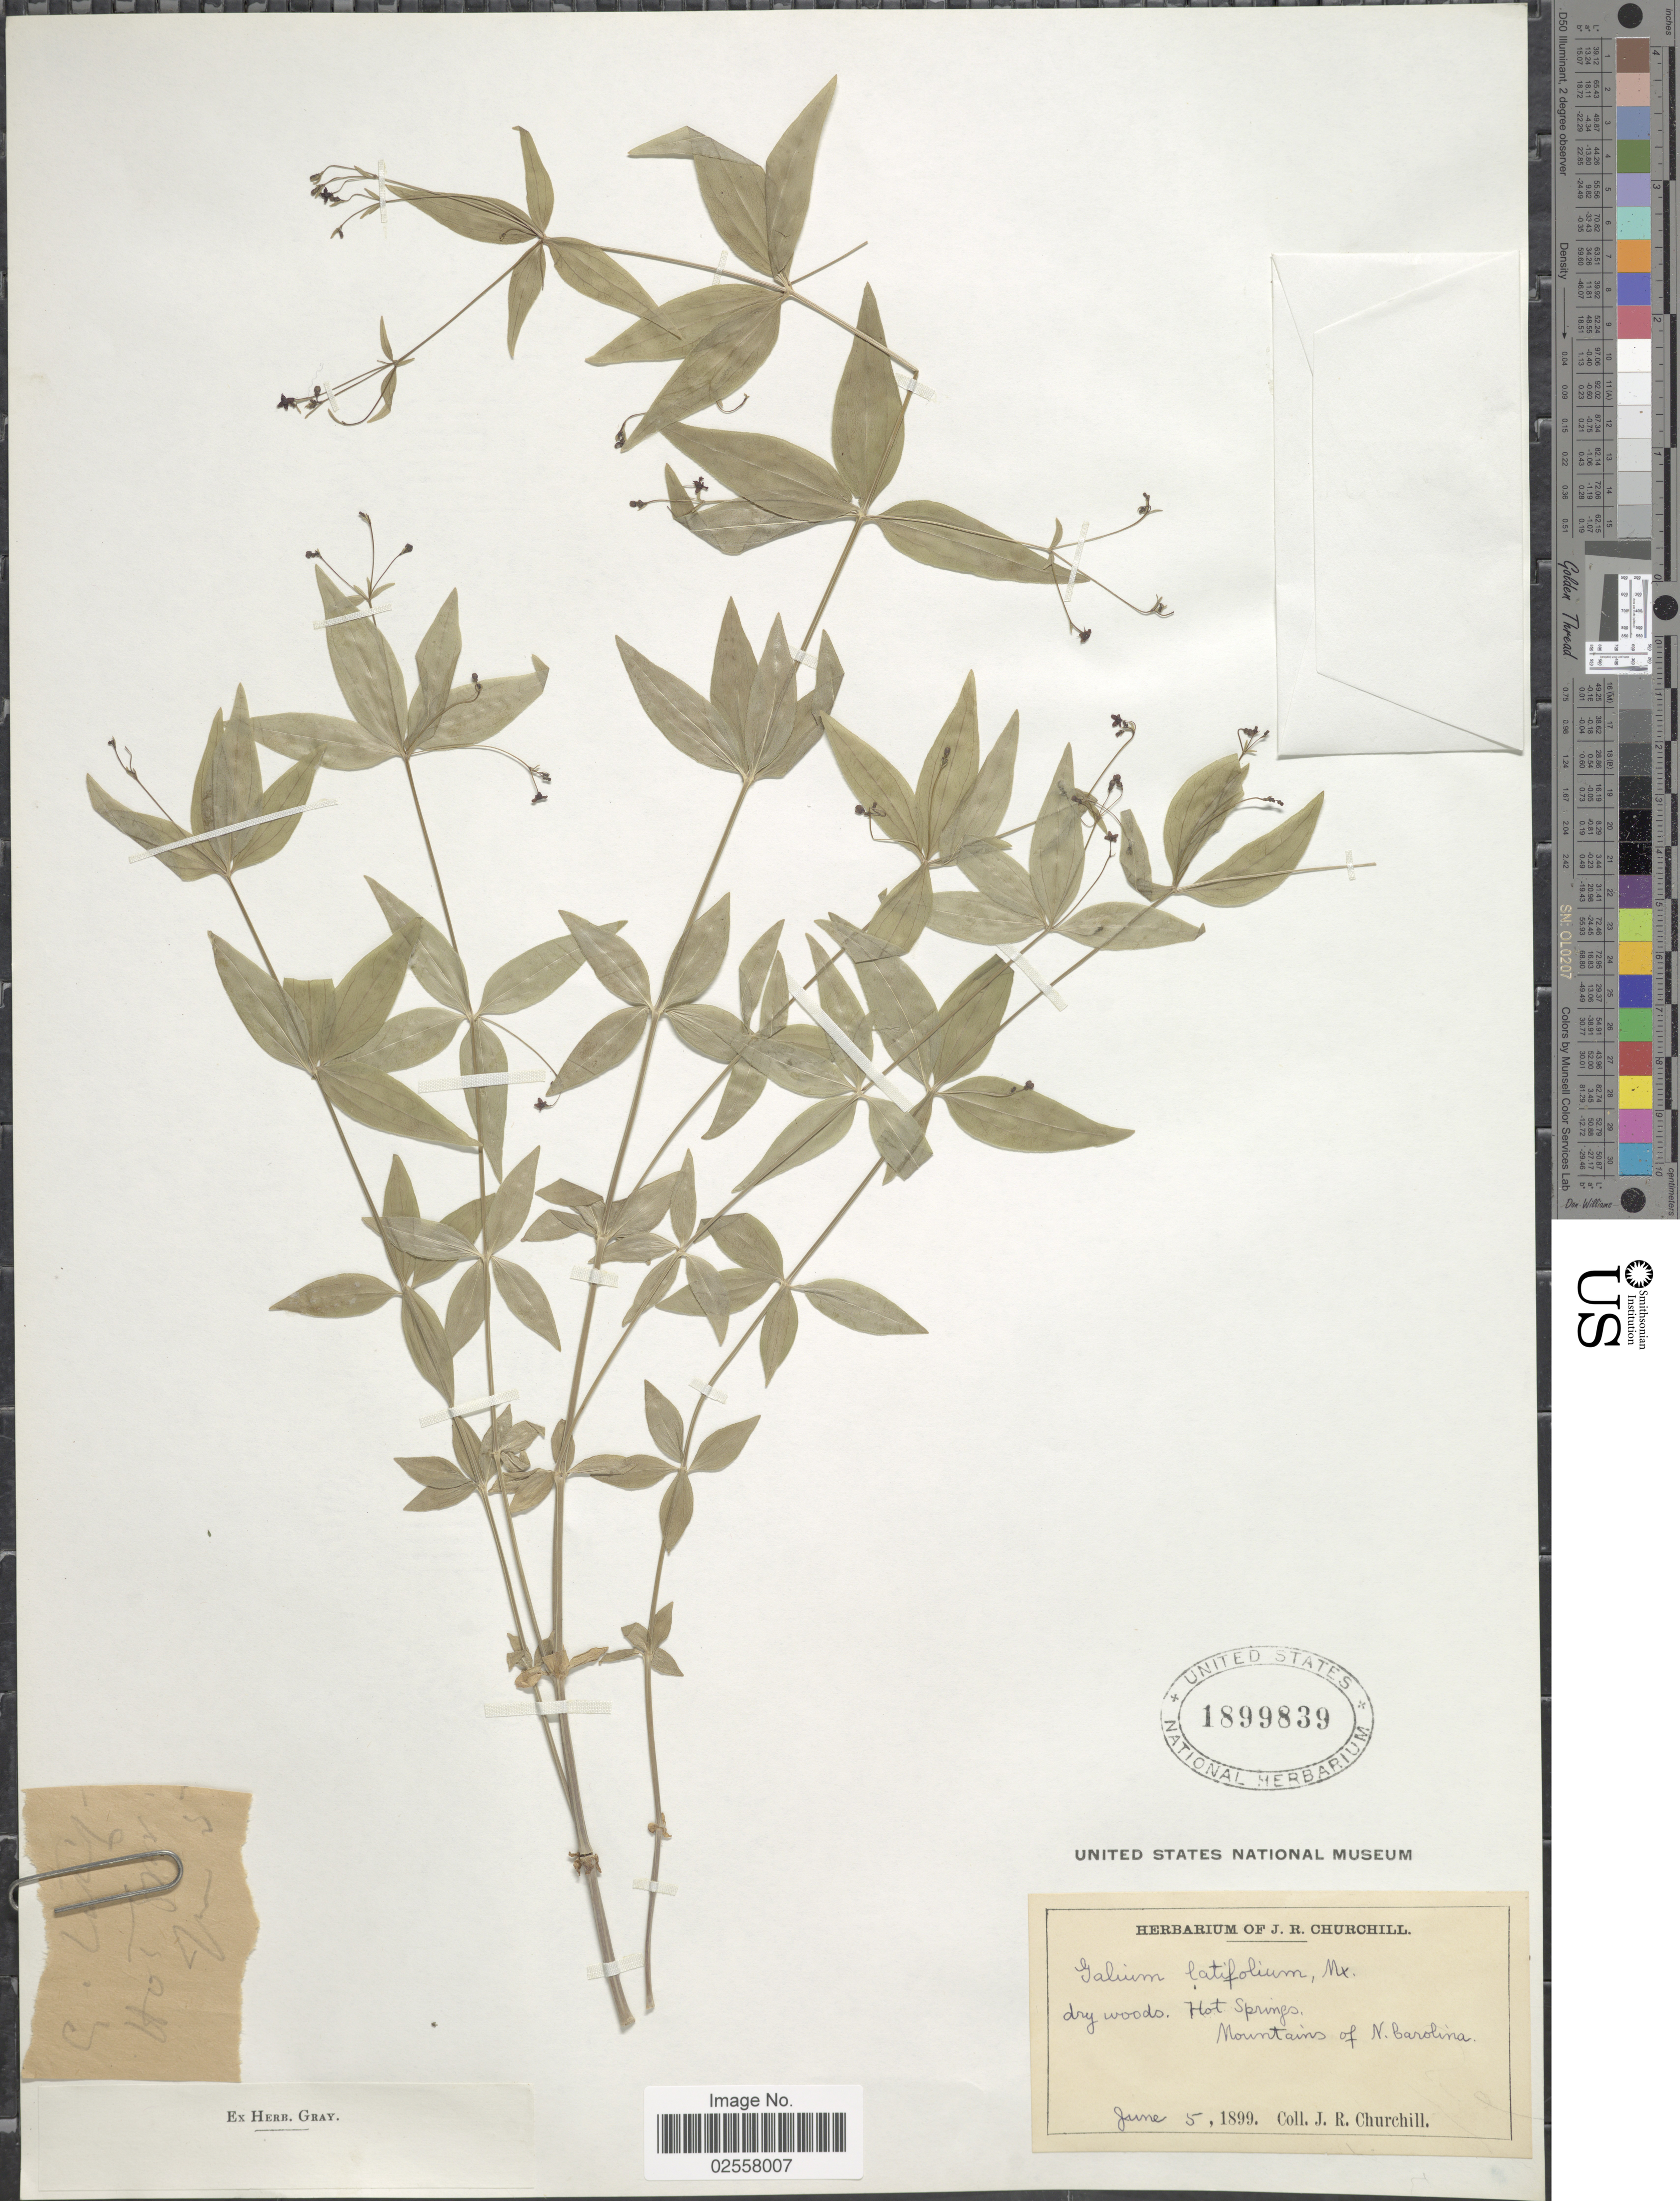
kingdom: Plantae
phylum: Tracheophyta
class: Magnoliopsida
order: Gentianales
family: Rubiaceae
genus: Galium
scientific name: Galium latifolium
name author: Michx.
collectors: J. Churchill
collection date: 1899-06-05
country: United States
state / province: North Carolina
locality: Hot Springs, Mountains of N. Carolina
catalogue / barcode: US 1899839